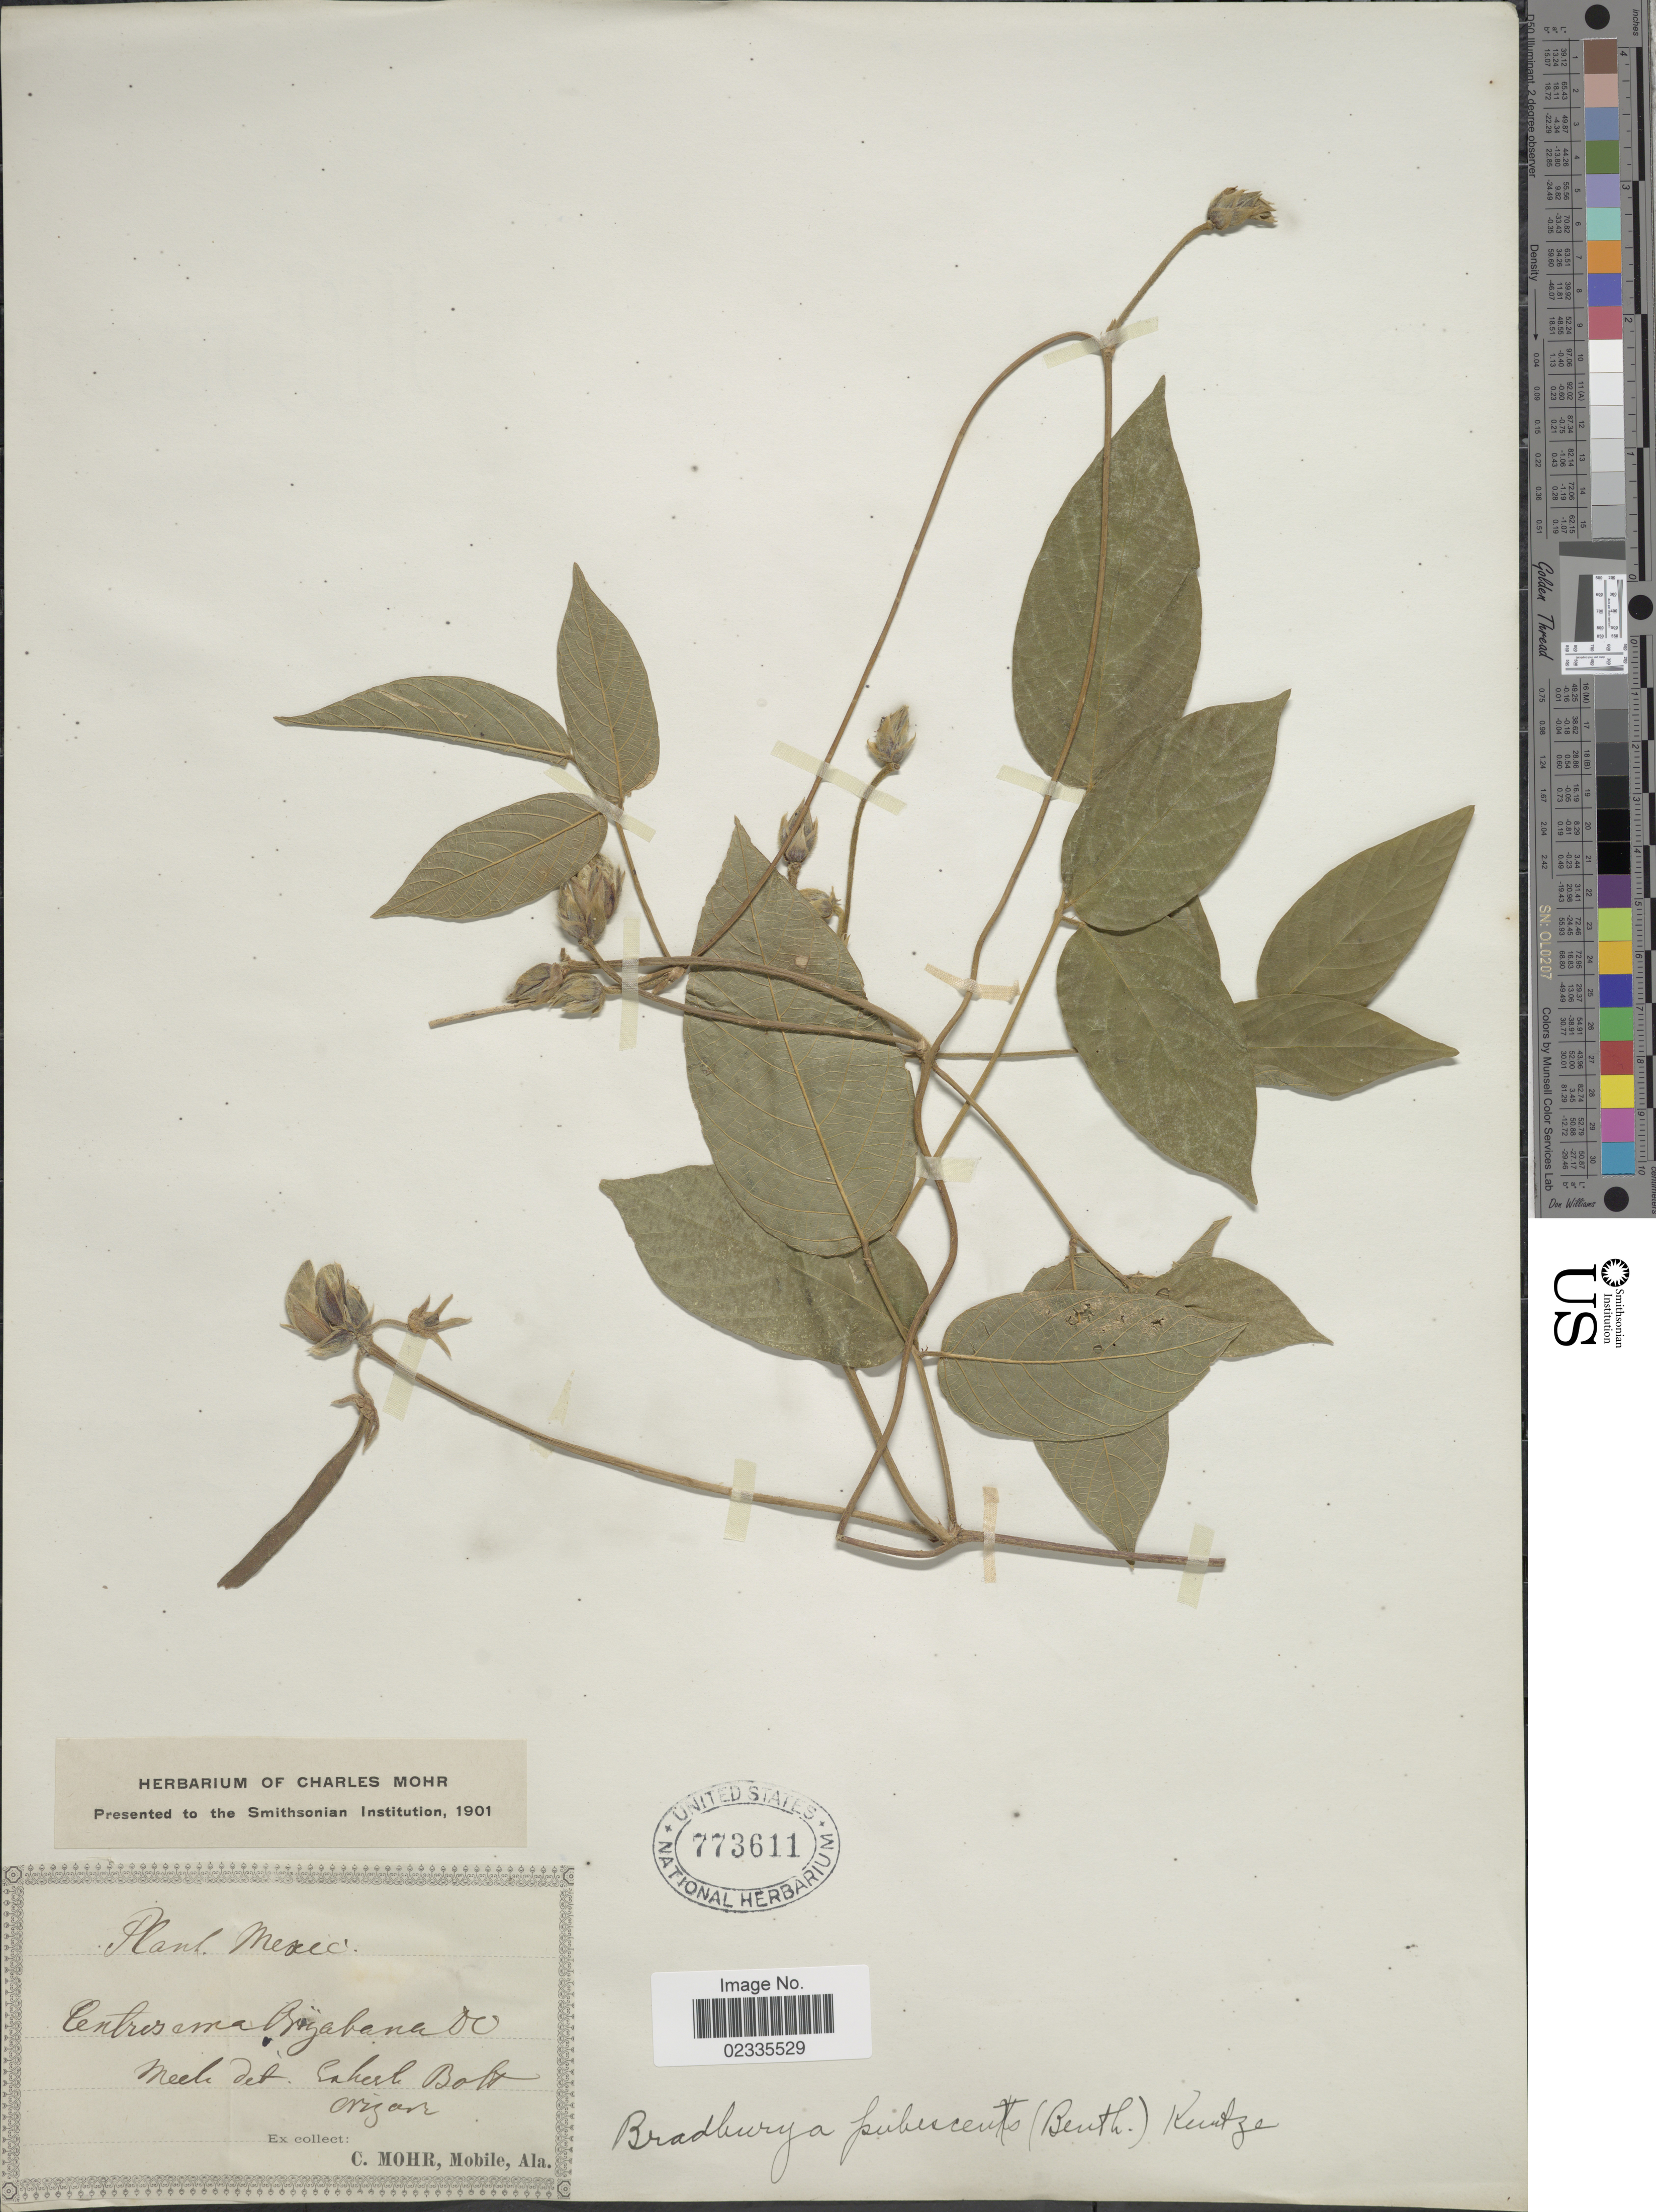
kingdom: Plantae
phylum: Tracheophyta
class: Magnoliopsida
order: Fabales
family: Fabaceae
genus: Centrosema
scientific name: Centrosema pubescens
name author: Benth.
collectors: ex herb. C. Mohr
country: Mexico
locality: Centres ema Orizabana DC Meel [interpreted]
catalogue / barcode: US 773611